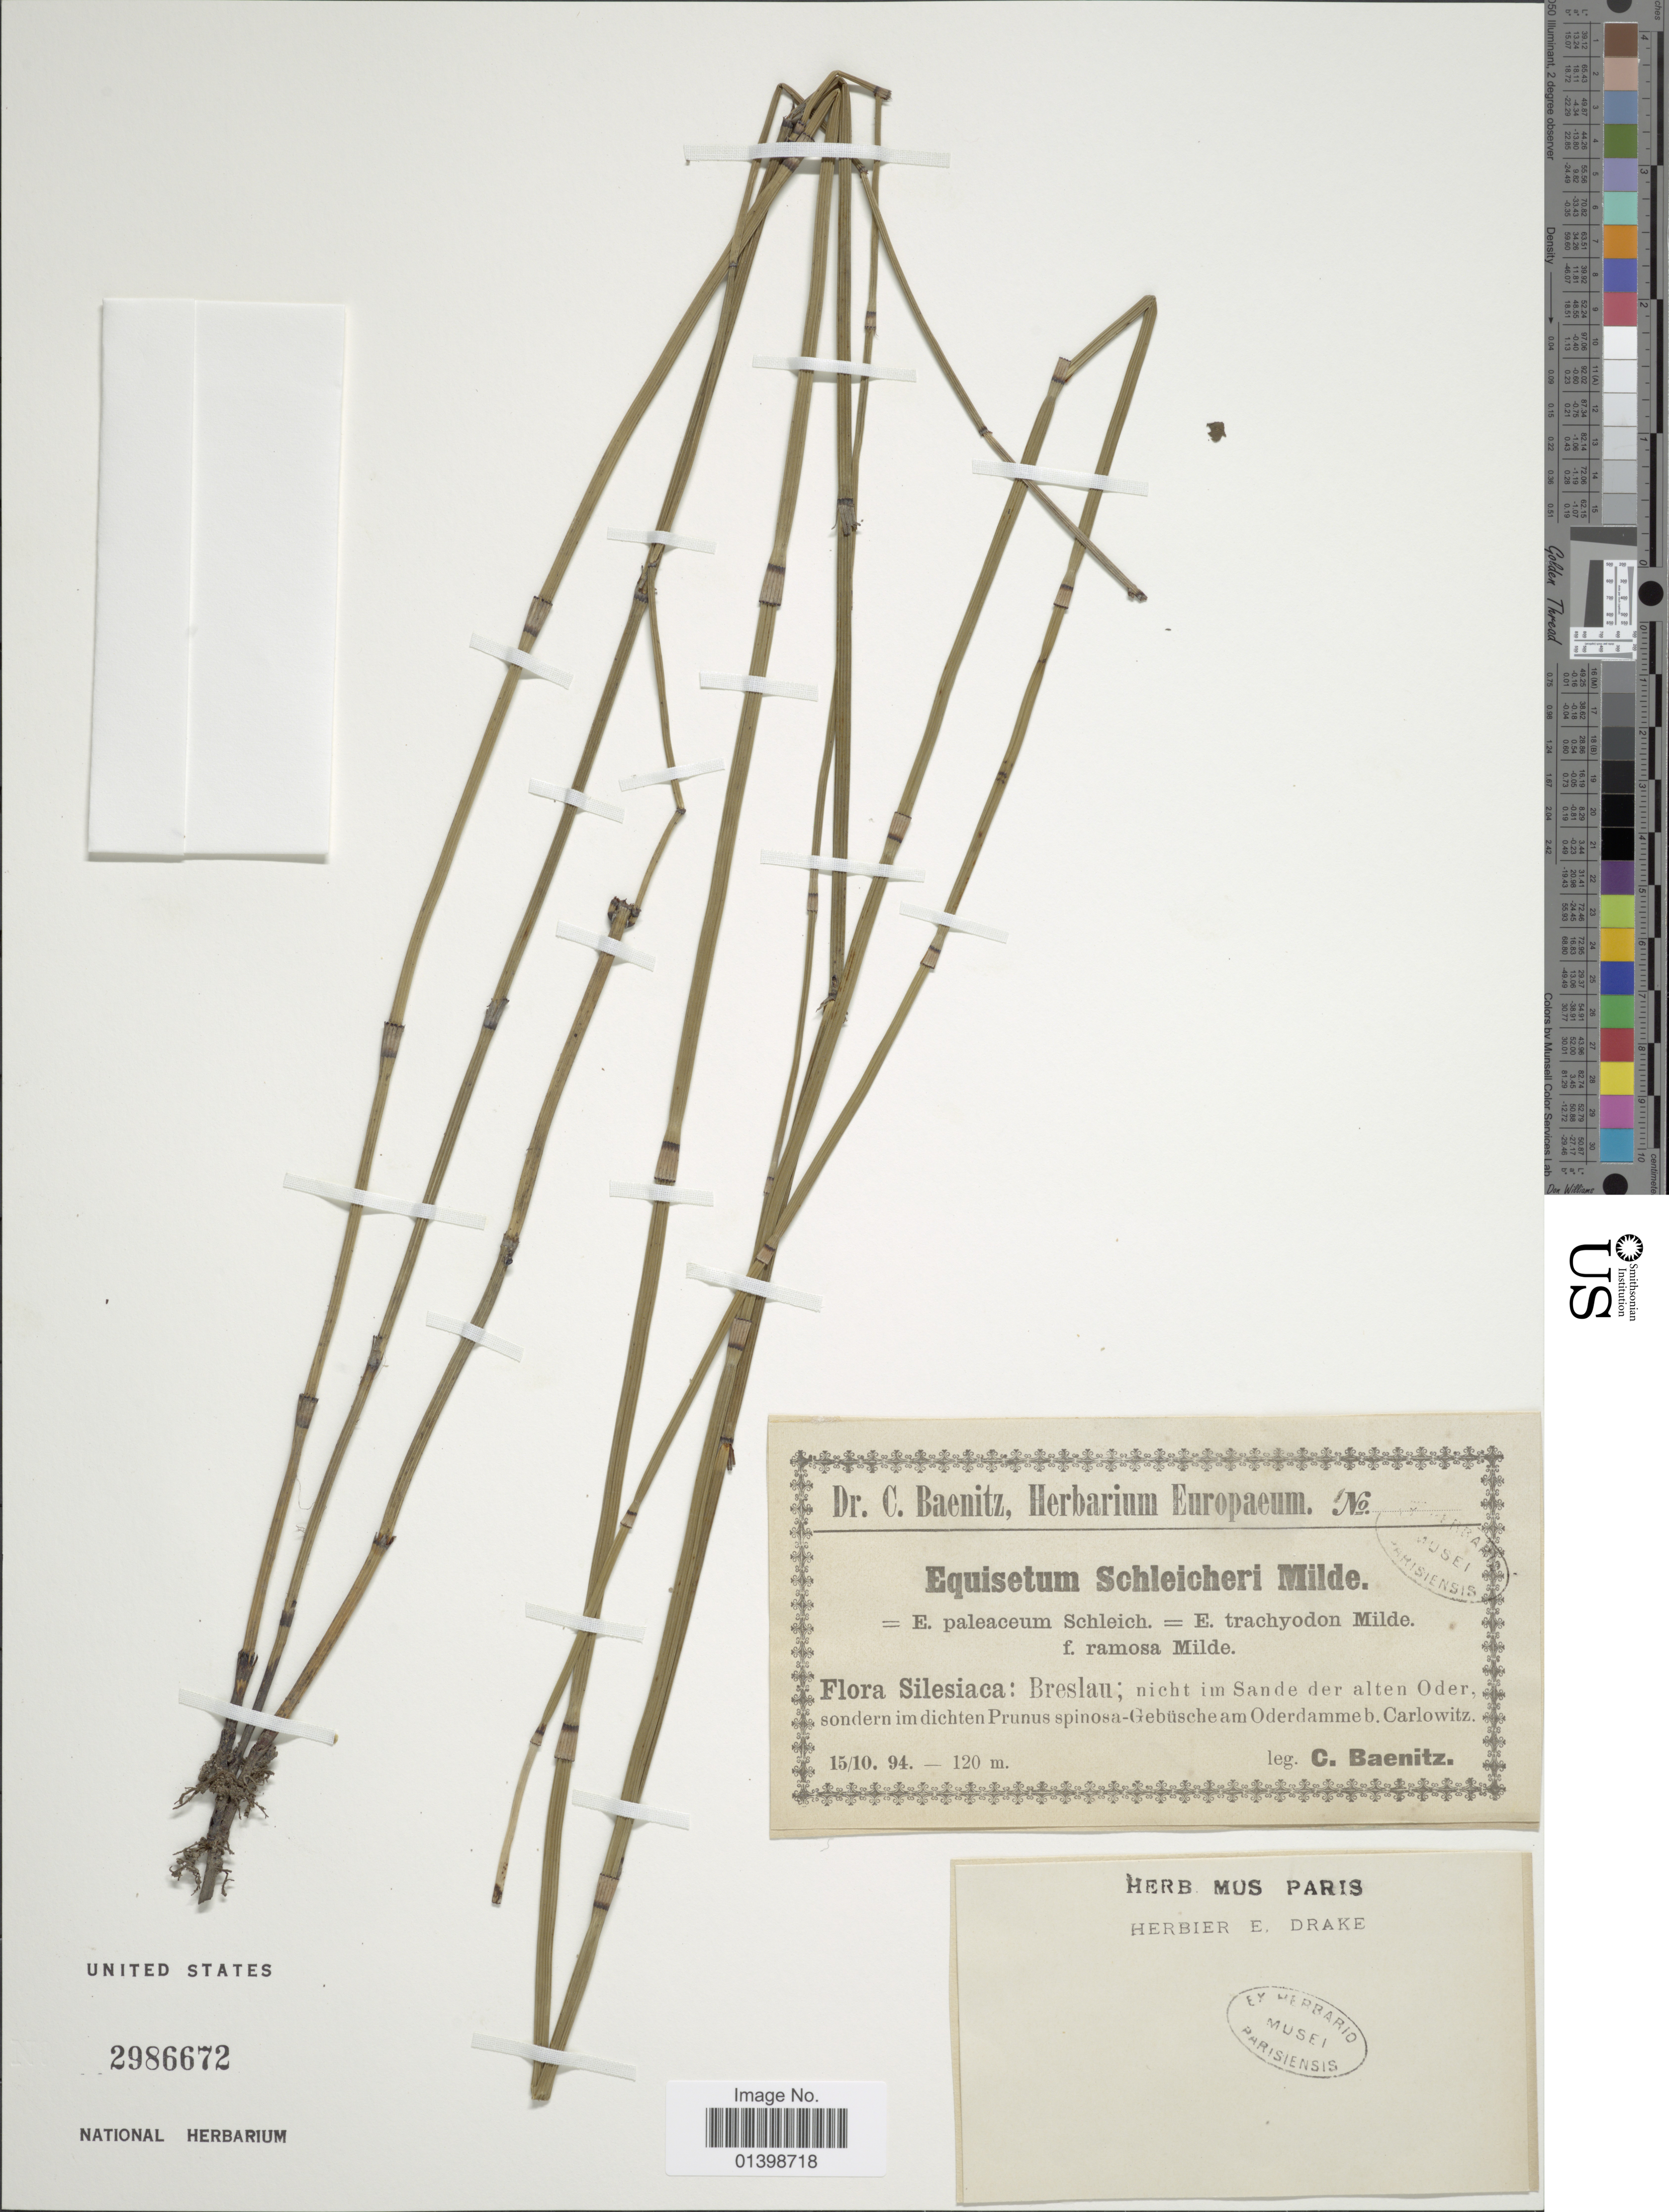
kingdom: Plantae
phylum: Tracheophyta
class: Polypodiopsida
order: Equisetales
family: Equisetaceae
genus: Equisetum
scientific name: Equisetum moorei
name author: Newman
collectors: C. G. Baenitz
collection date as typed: Transcribed d/m/y: 15/10/94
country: Poland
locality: Silesiaca: Breslau; nicht im Sande der alten Oder, sondern im dichten Prunus spinosa-Gebüscheam Oderdammeb b. Carlowitz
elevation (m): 120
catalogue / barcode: US 2986672